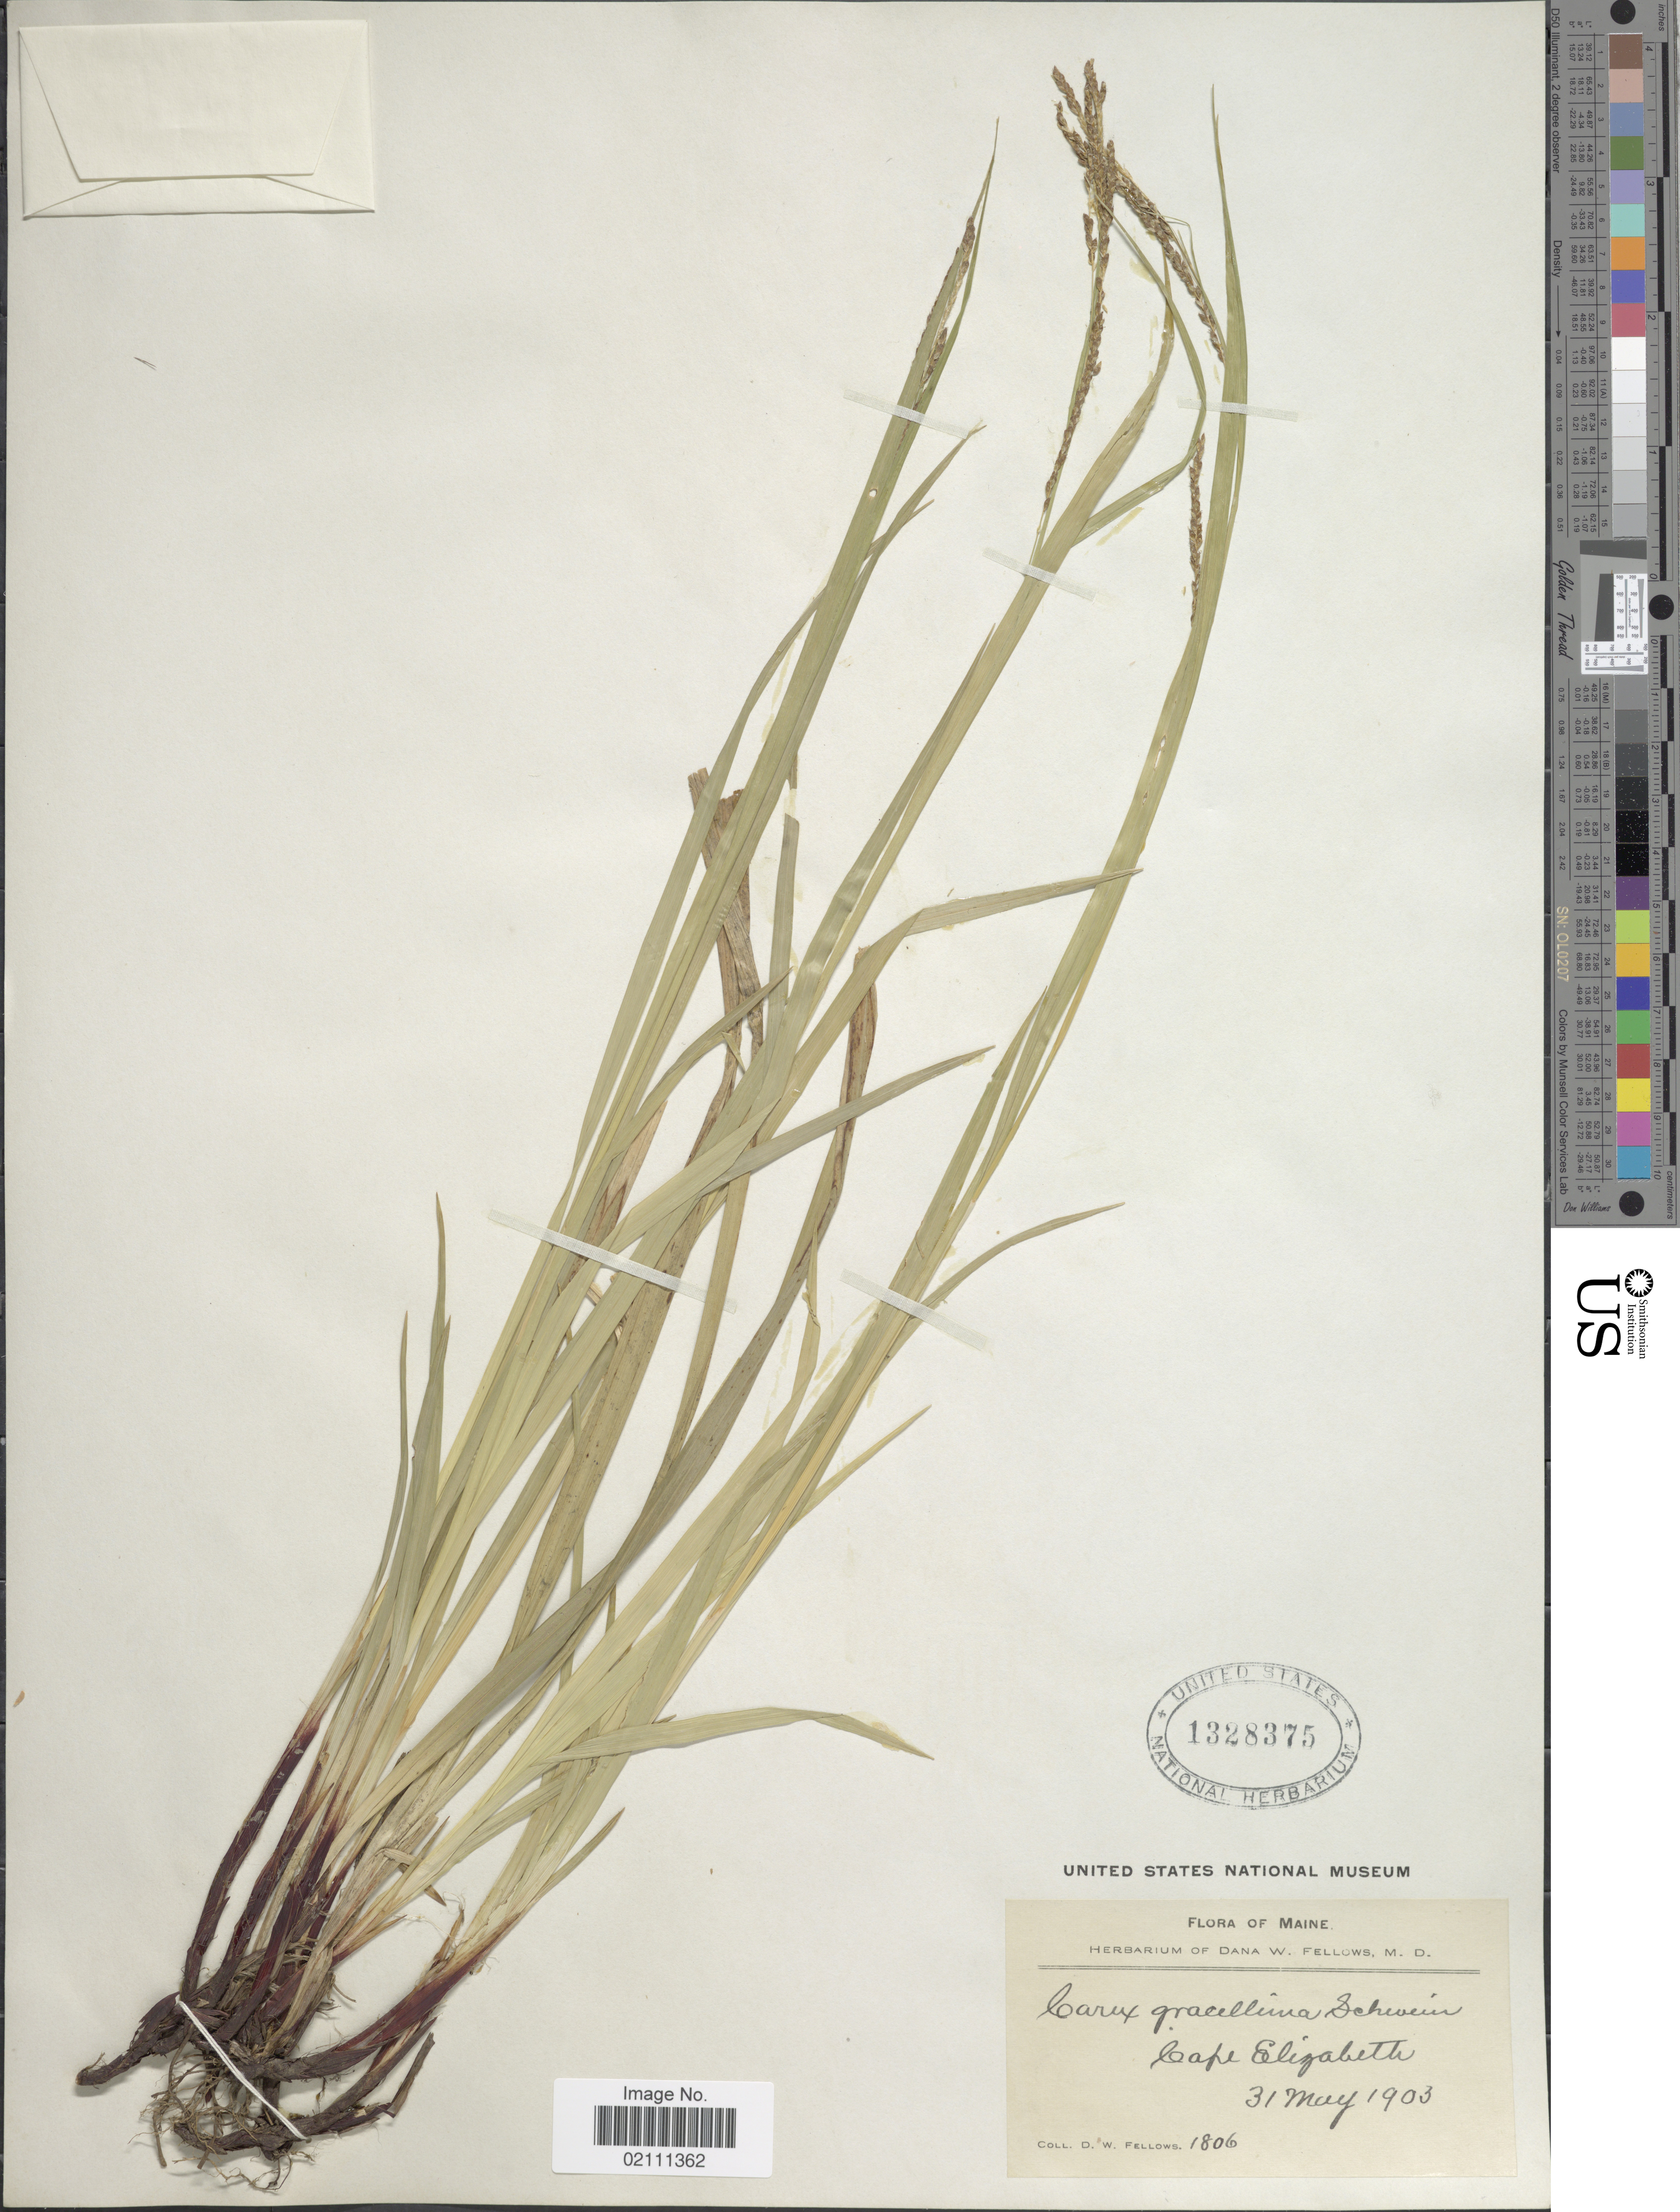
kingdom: Plantae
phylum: Tracheophyta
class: Liliopsida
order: Poales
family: Cyperaceae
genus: Carex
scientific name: Carex gracillima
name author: Schwein.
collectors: D. W. Fellows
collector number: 1806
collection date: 1903-05-31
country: United States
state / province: Maine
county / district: Cumberland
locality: Cape Elizabeth.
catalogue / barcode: US 1328375